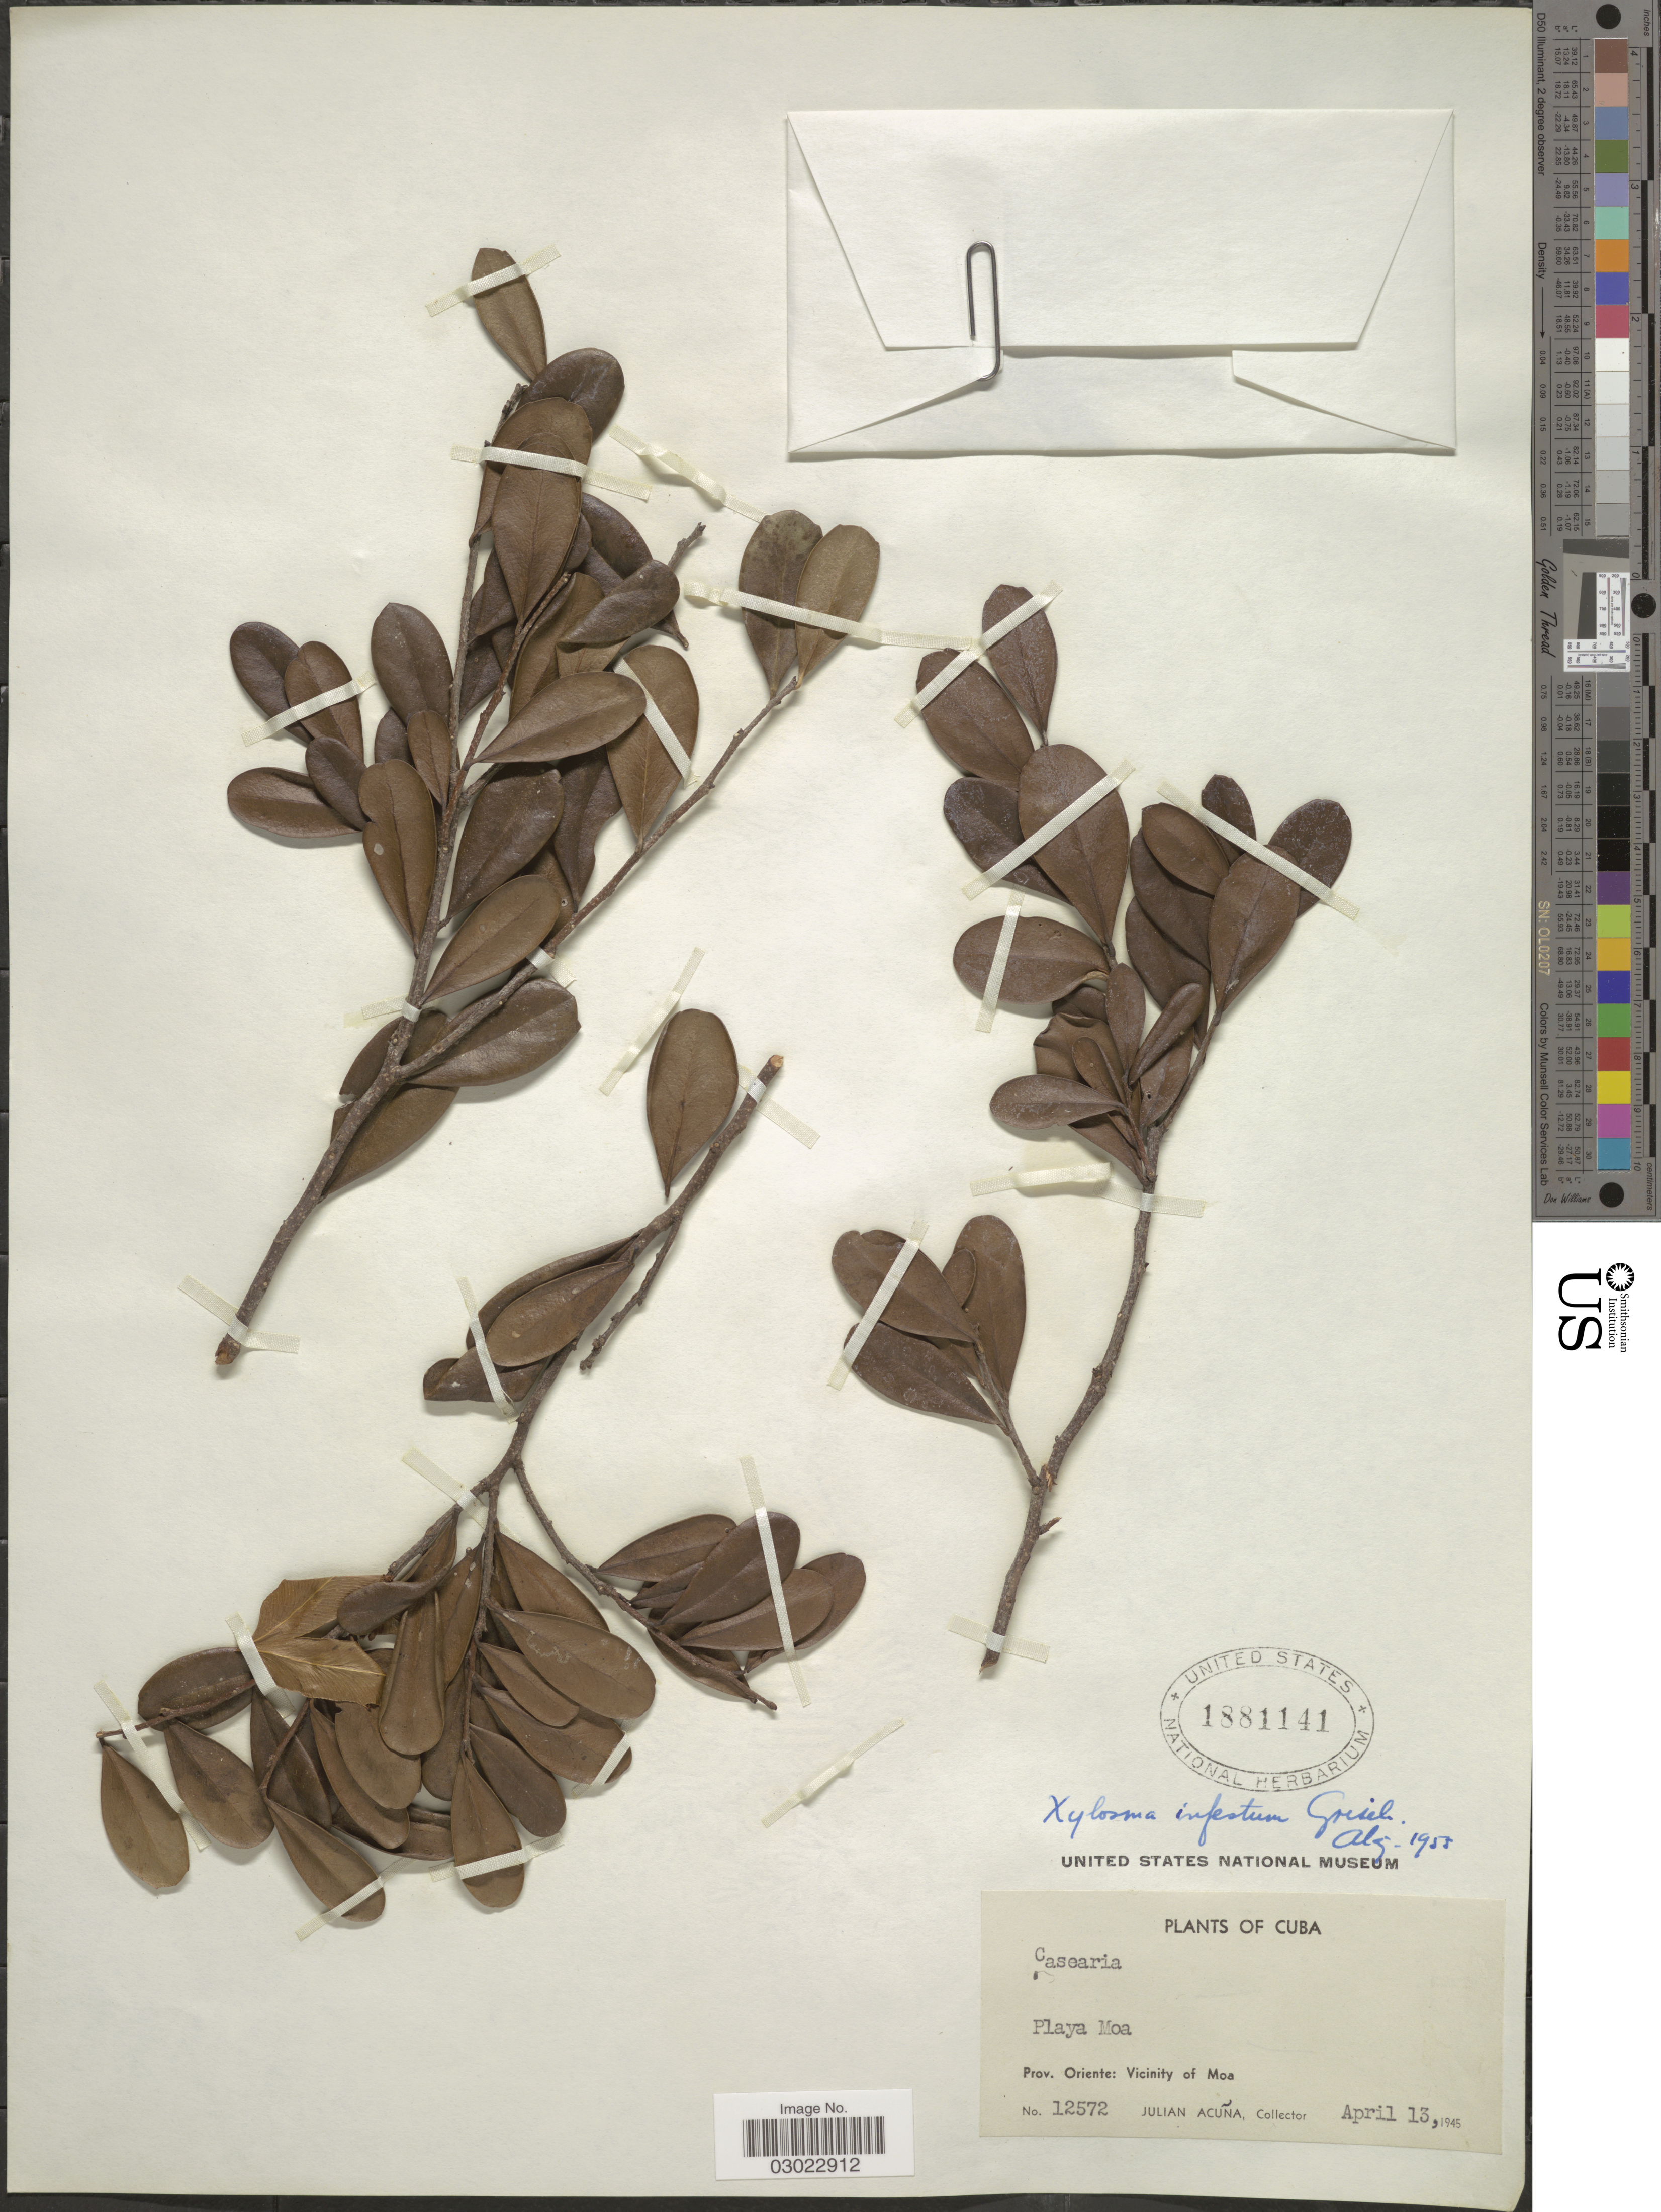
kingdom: Plantae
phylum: Tracheophyta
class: Magnoliopsida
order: Malpighiales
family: Salicaceae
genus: Xylosma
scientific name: Xylosma infesta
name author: Griseb.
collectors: R. Acuña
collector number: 12572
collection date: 1945-04-13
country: Cuba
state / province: Oriente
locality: Vicinity of Moa. Playa Moa.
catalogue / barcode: US 1881141